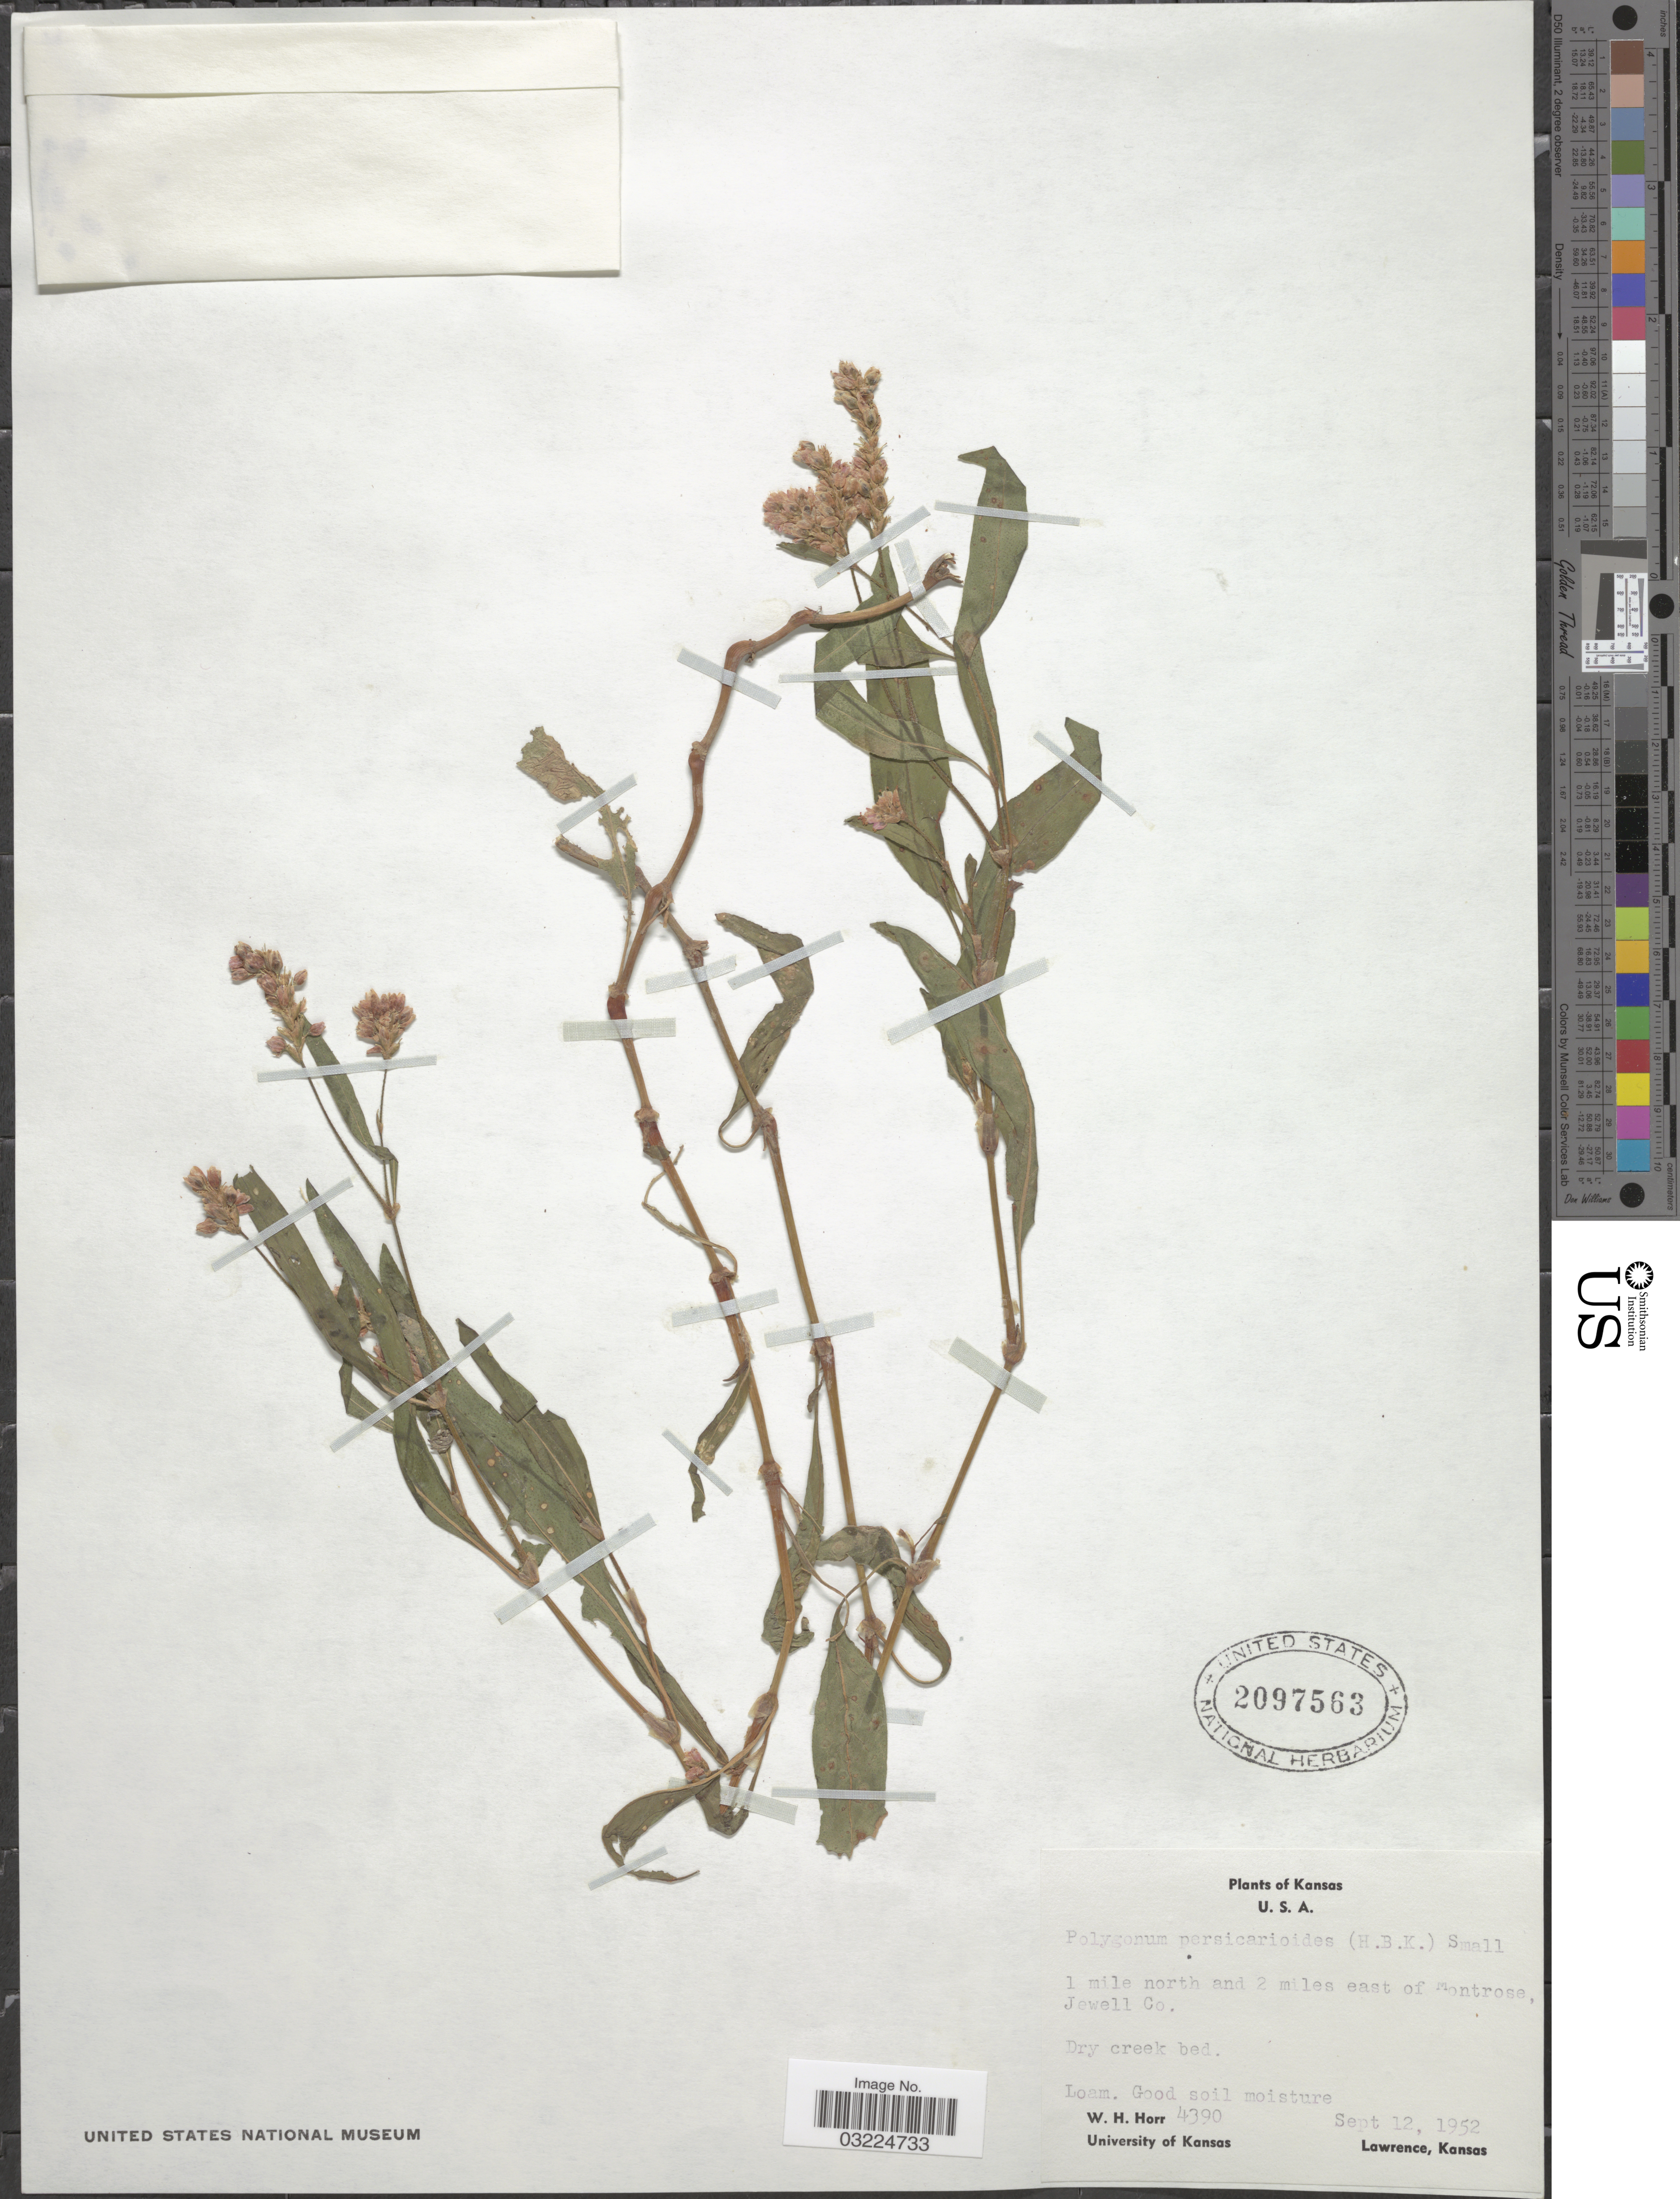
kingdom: Plantae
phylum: Tracheophyta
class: Magnoliopsida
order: Caryophyllales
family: Polygonaceae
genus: Persicaria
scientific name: Persicaria pensylvanica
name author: (L.) M. Gómez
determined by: Atha, D. E.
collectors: W. H. Horr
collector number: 4390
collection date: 1952-09-12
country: United States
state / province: Kansas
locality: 1 mile north and 2 miles east of Montrose, Jewell Co.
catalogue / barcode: US 2097563